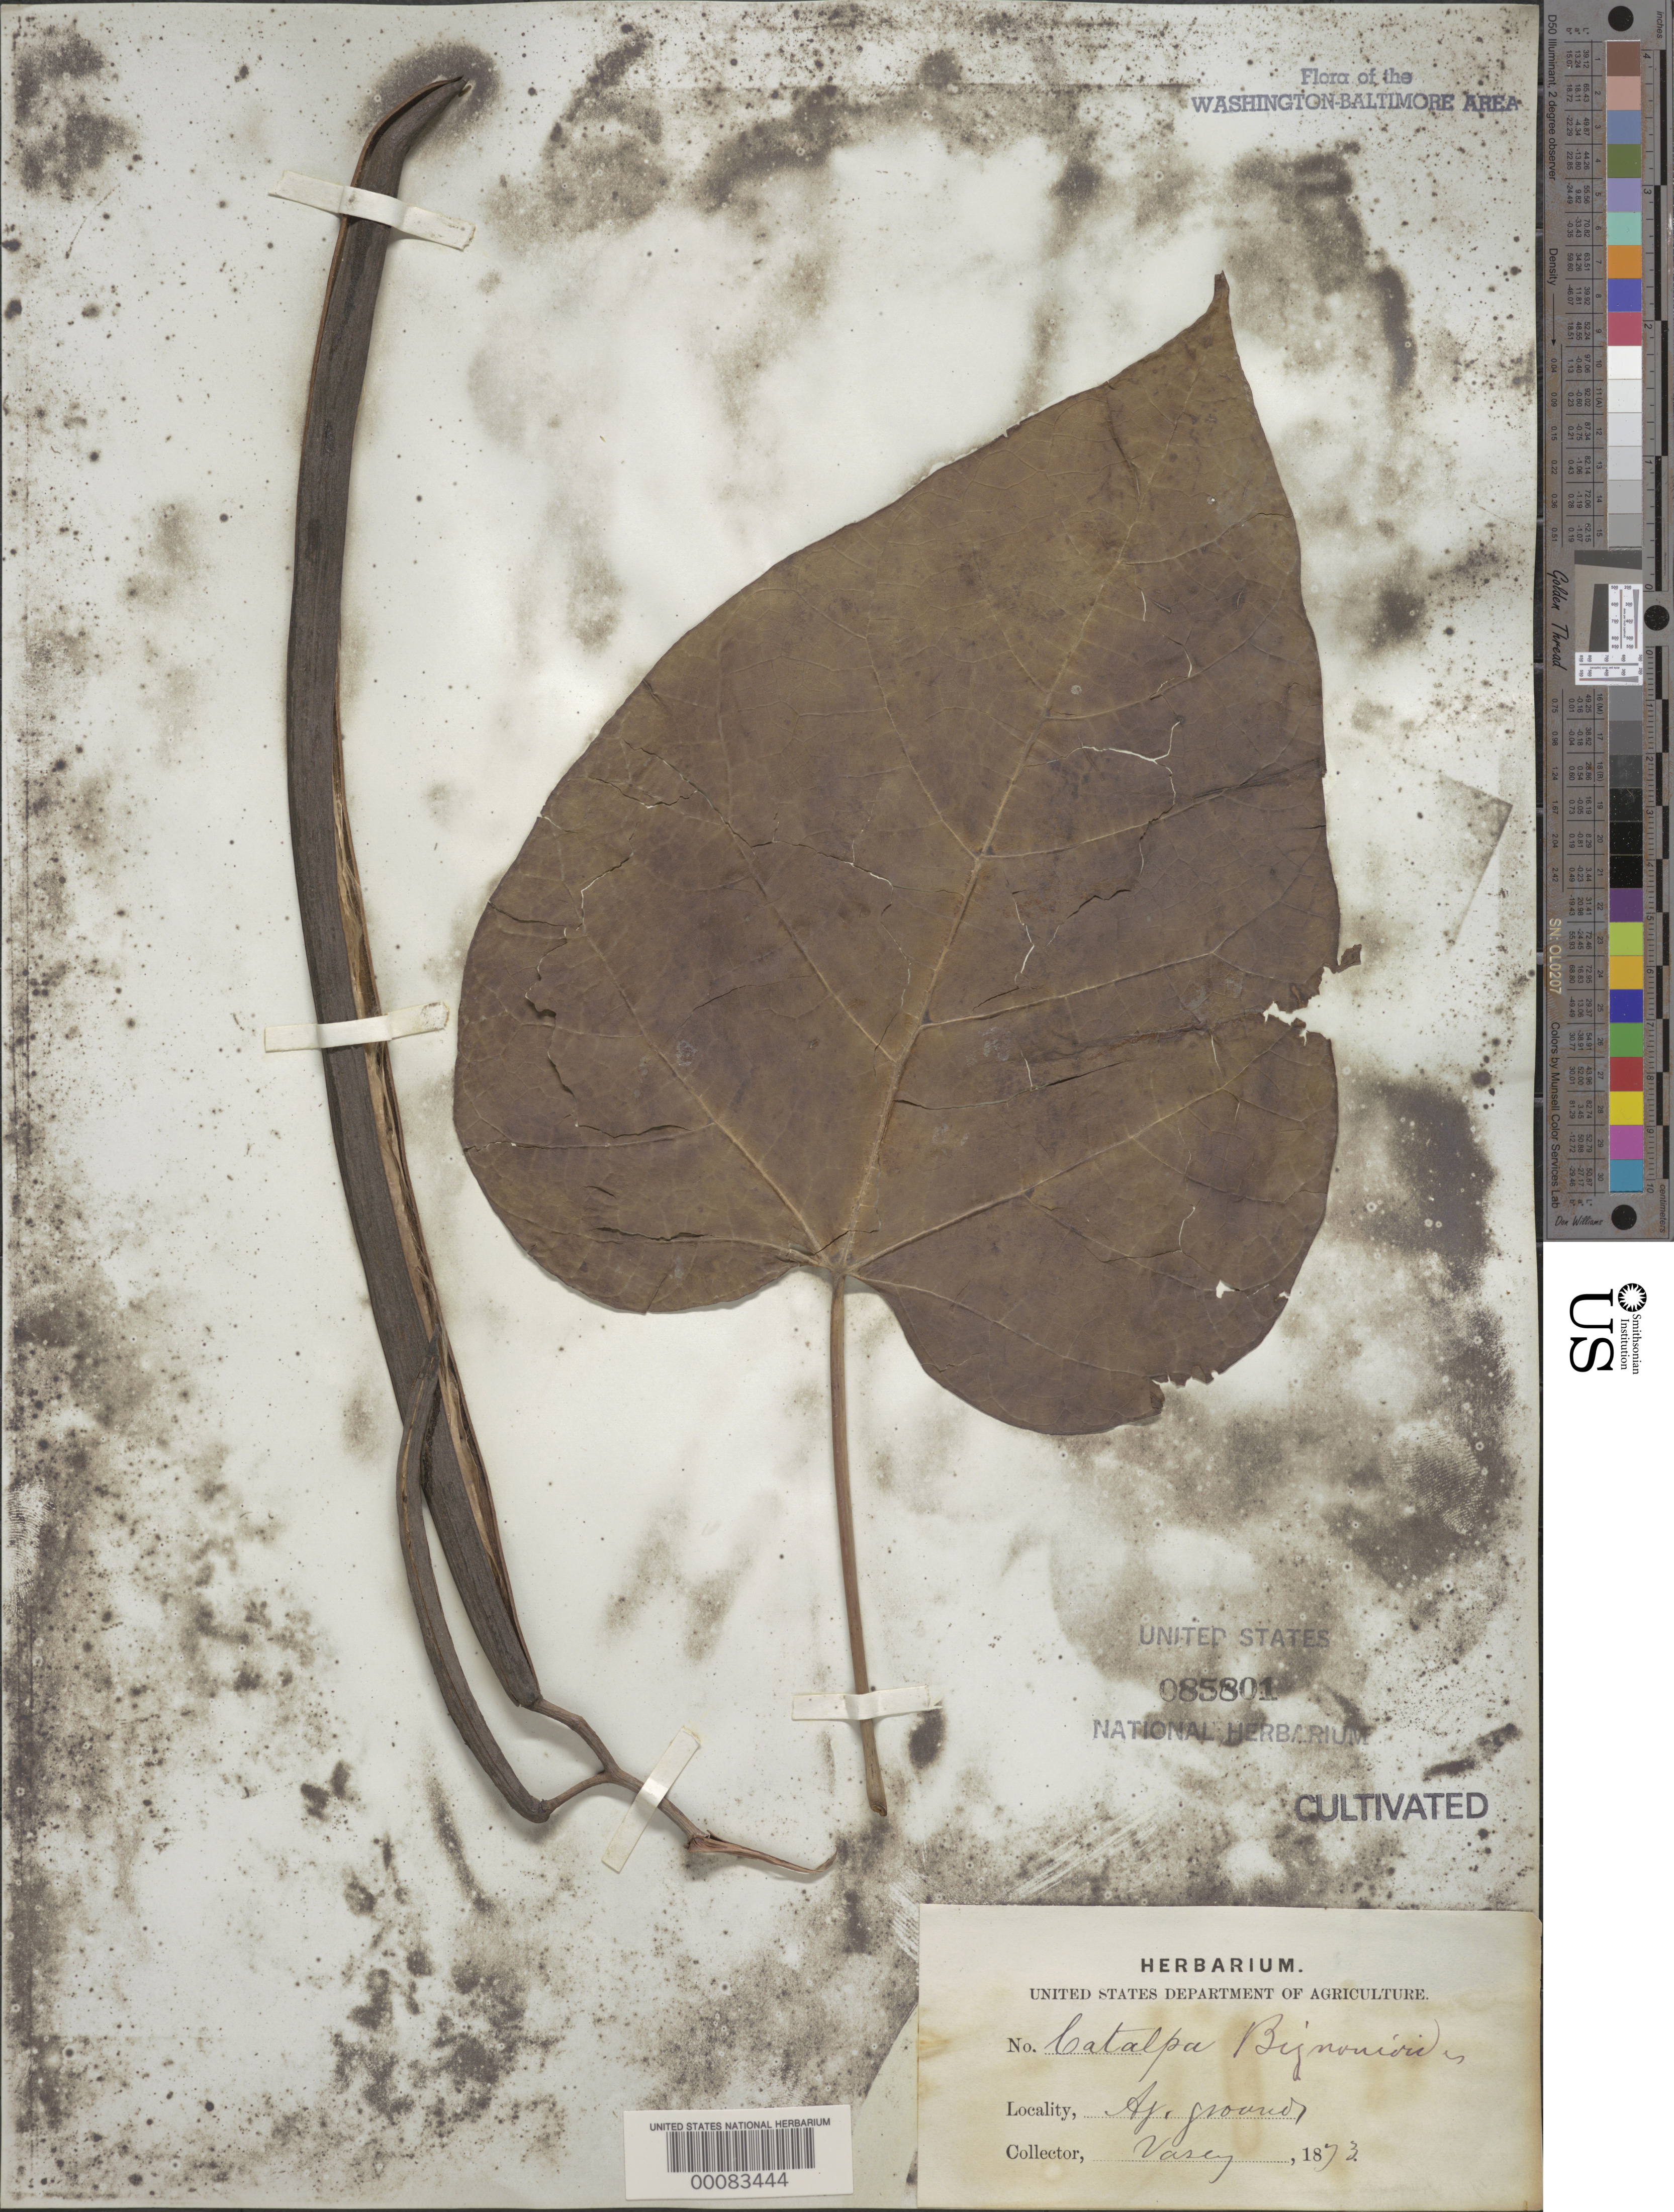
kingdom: Plantae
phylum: Tracheophyta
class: Magnoliopsida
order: Lamiales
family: Bignoniaceae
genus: Catalpa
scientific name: Catalpa bignonioides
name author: Walter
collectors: G. Vasey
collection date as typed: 1873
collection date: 1873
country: United States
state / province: District of Columbia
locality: Dept. of Agriculture grounds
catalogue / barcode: US 85801